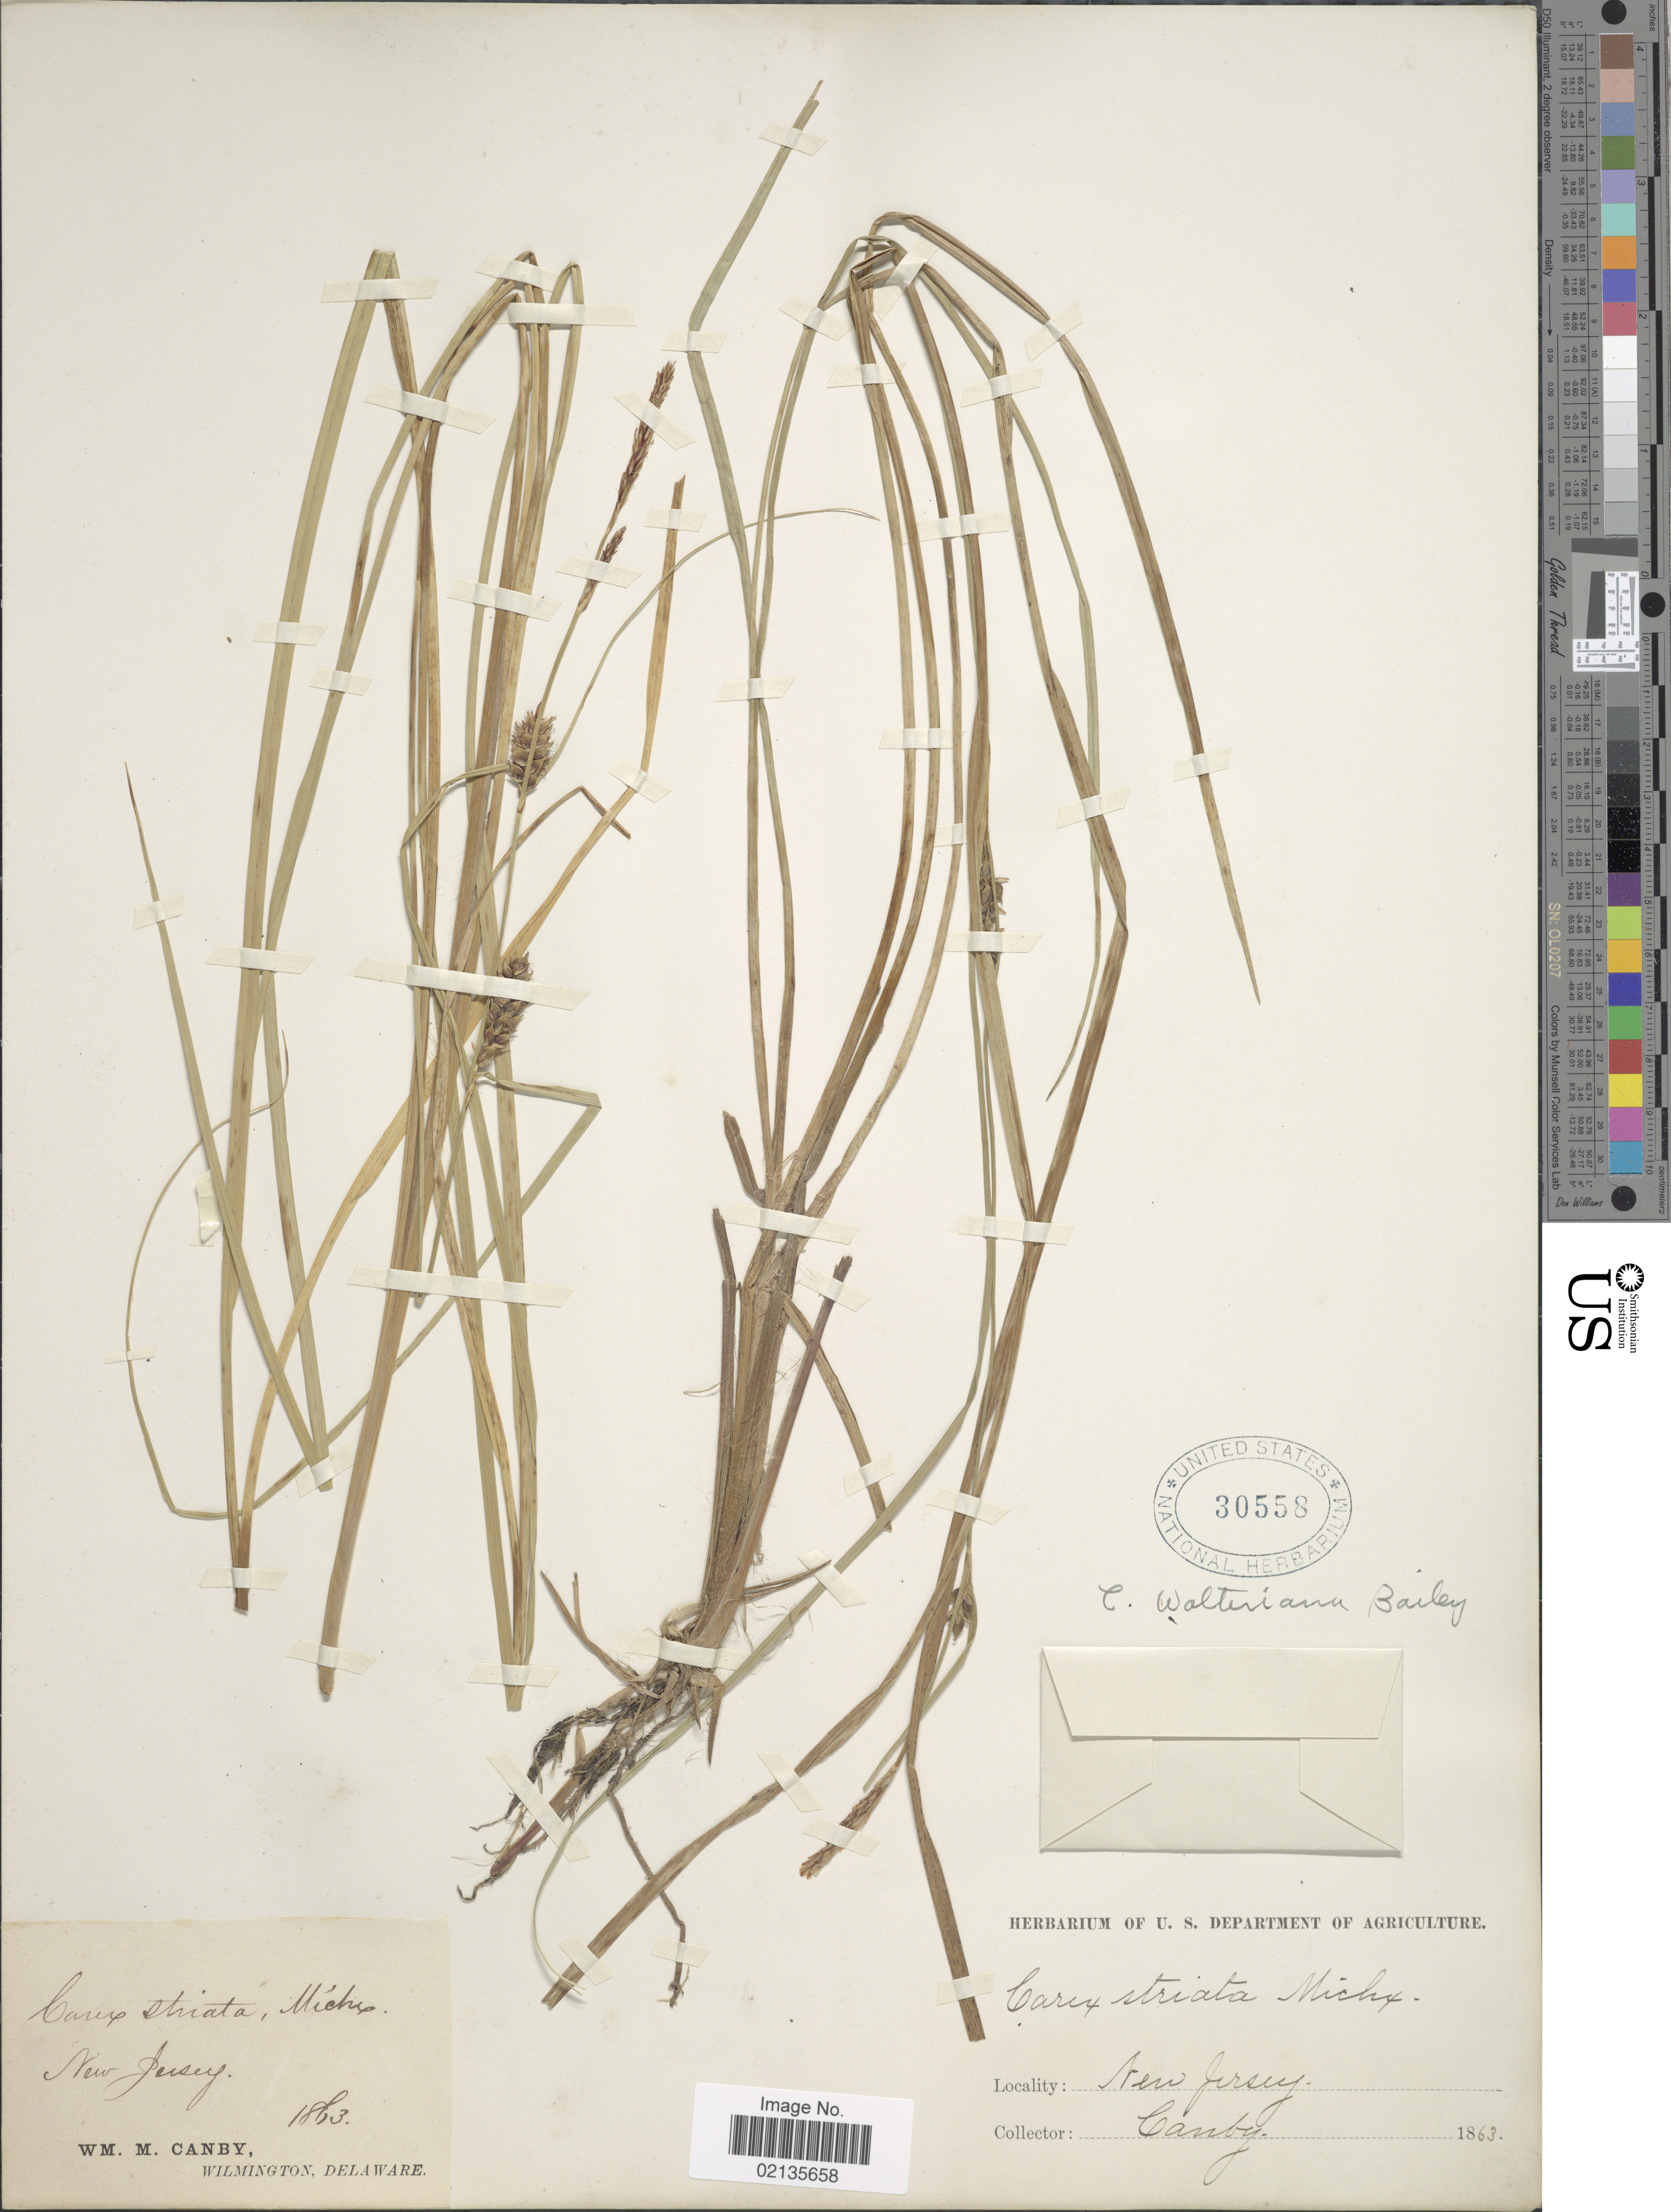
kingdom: Plantae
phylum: Tracheophyta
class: Liliopsida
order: Poales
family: Cyperaceae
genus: Carex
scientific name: Carex striata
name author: Michx.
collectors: W. M. Canby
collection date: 1863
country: United States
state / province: New Jersey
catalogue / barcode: US 30558